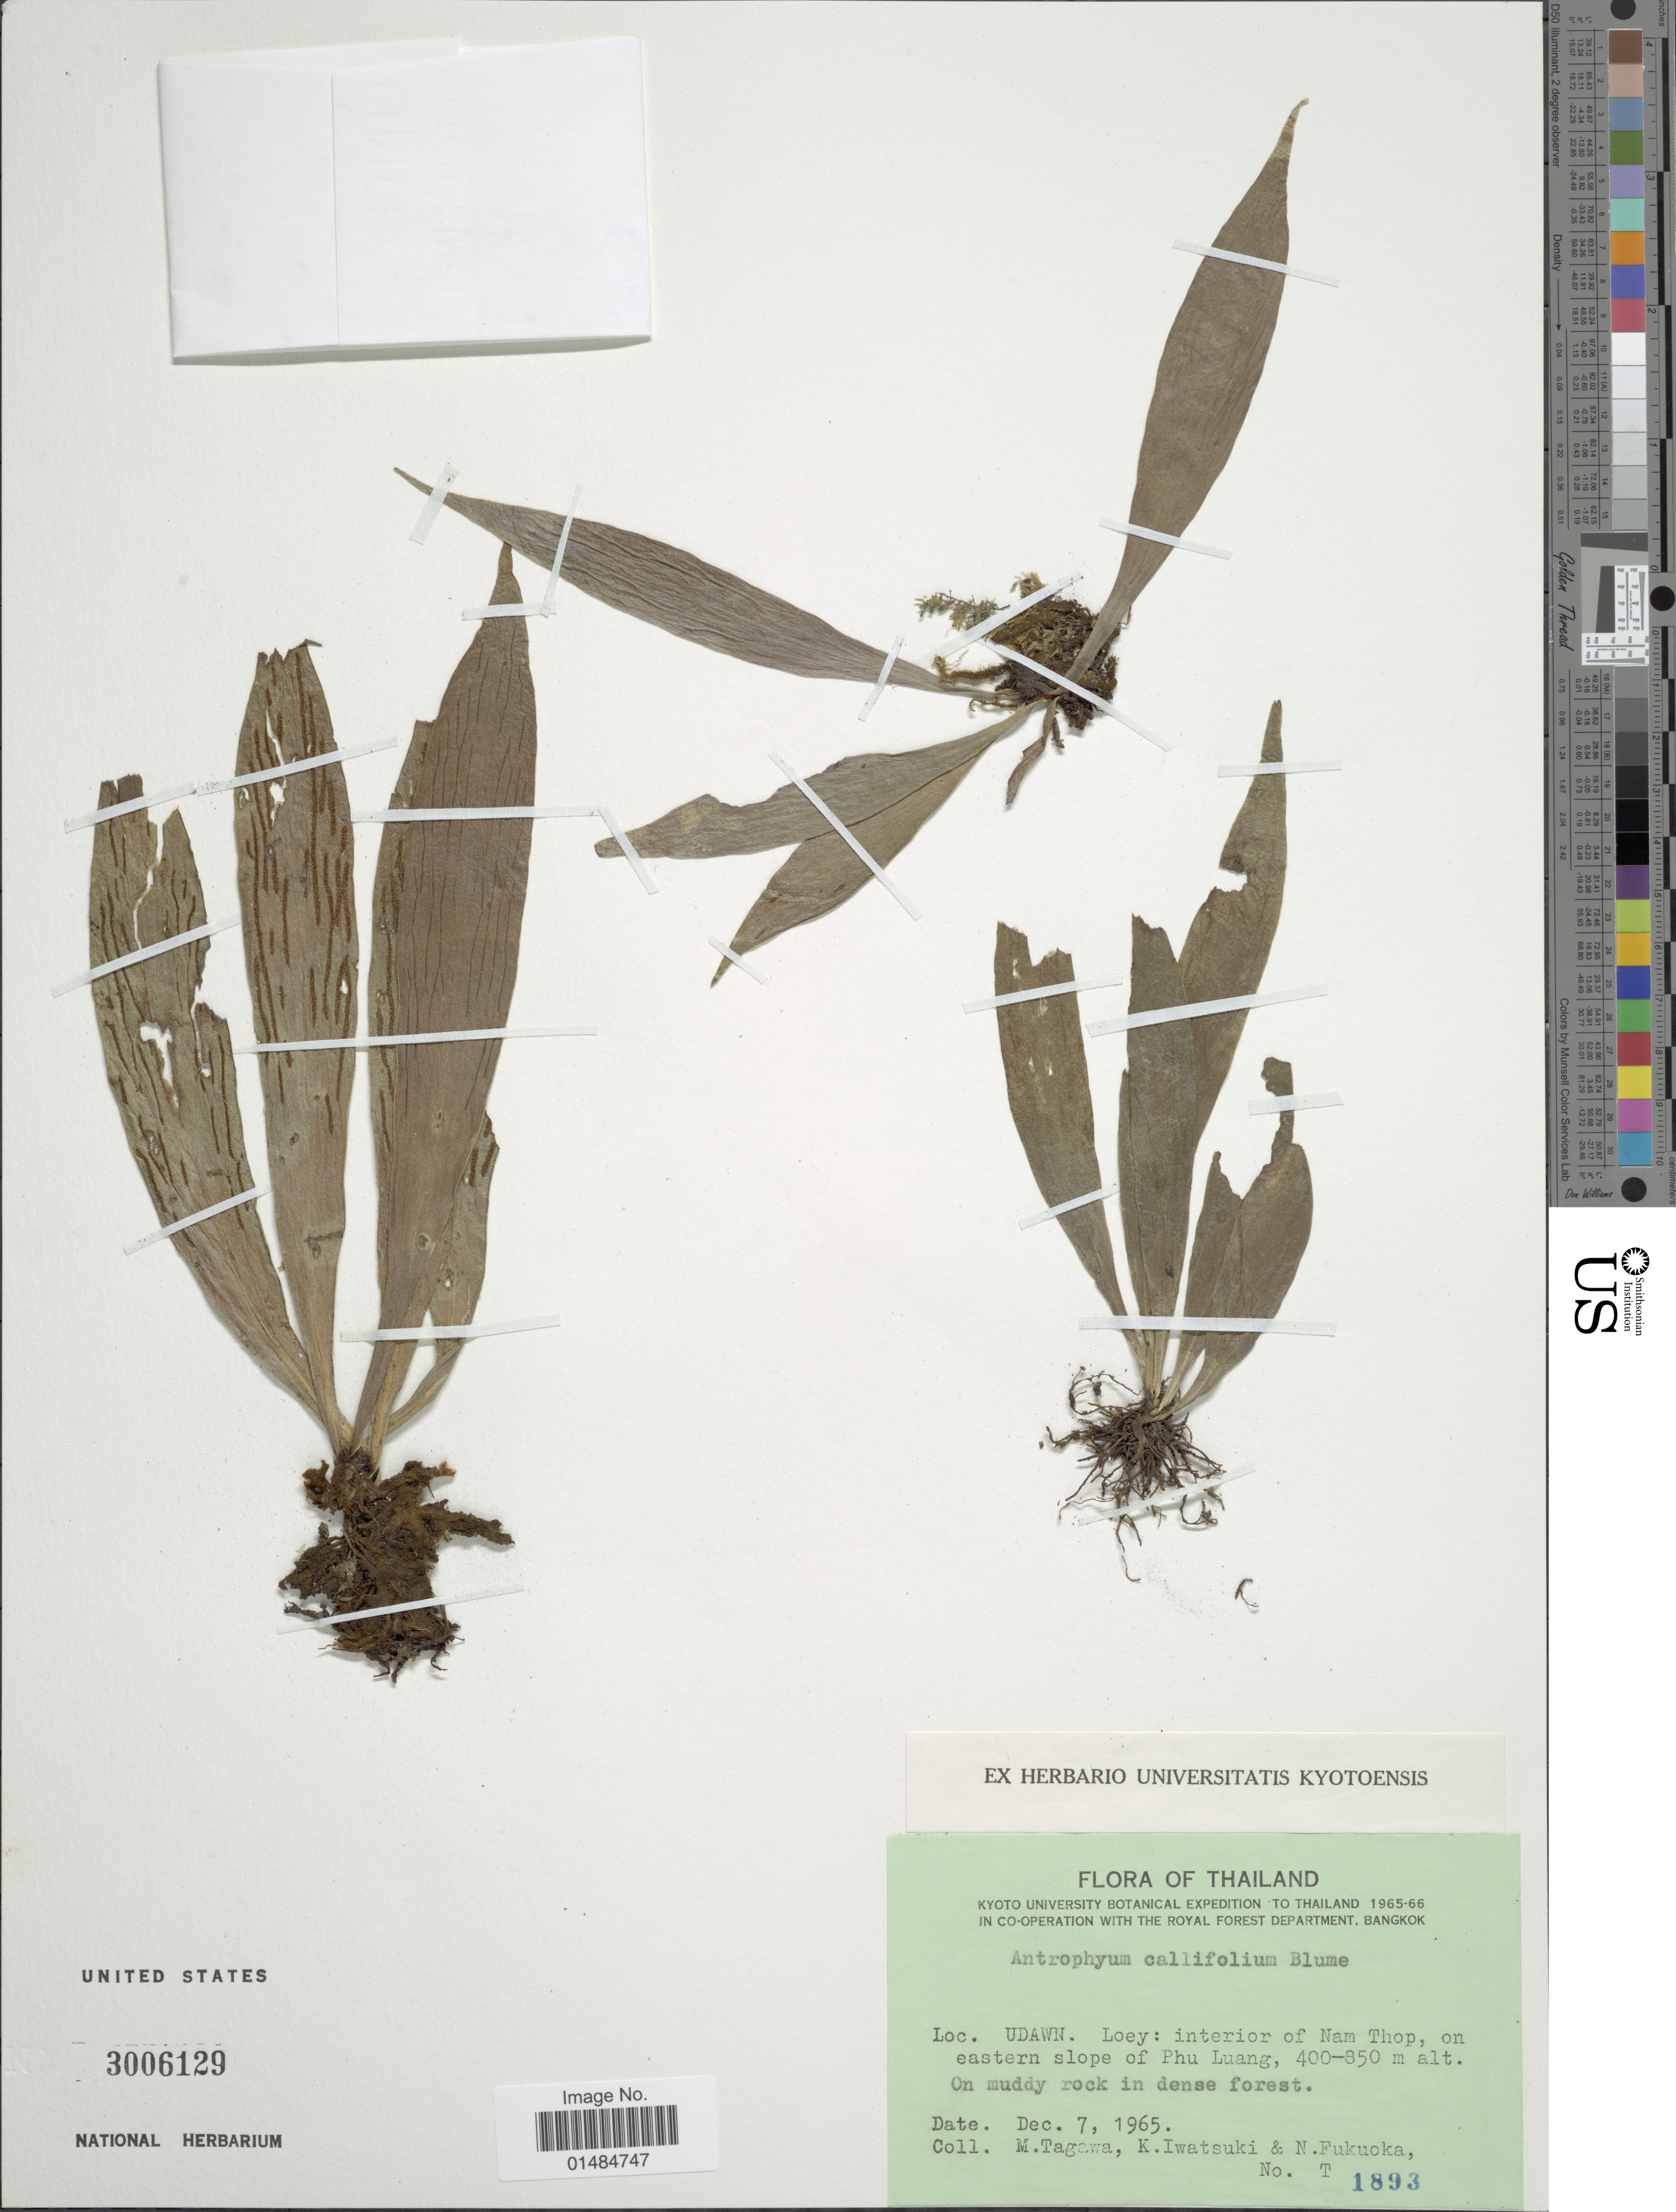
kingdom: Plantae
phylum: Tracheophyta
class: Polypodiopsida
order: Polypodiales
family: Pteridaceae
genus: Antrophyum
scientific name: Antrophyum callifolium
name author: Blume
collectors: M. Tagawa, K. Iwatsuki & N. Fukuoka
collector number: T 1893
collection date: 1965-12-07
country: Thailand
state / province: Loei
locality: Udawn. Loey: interior of Nam Thop on eastern slope of Phu Luang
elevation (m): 400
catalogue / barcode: US 3006129